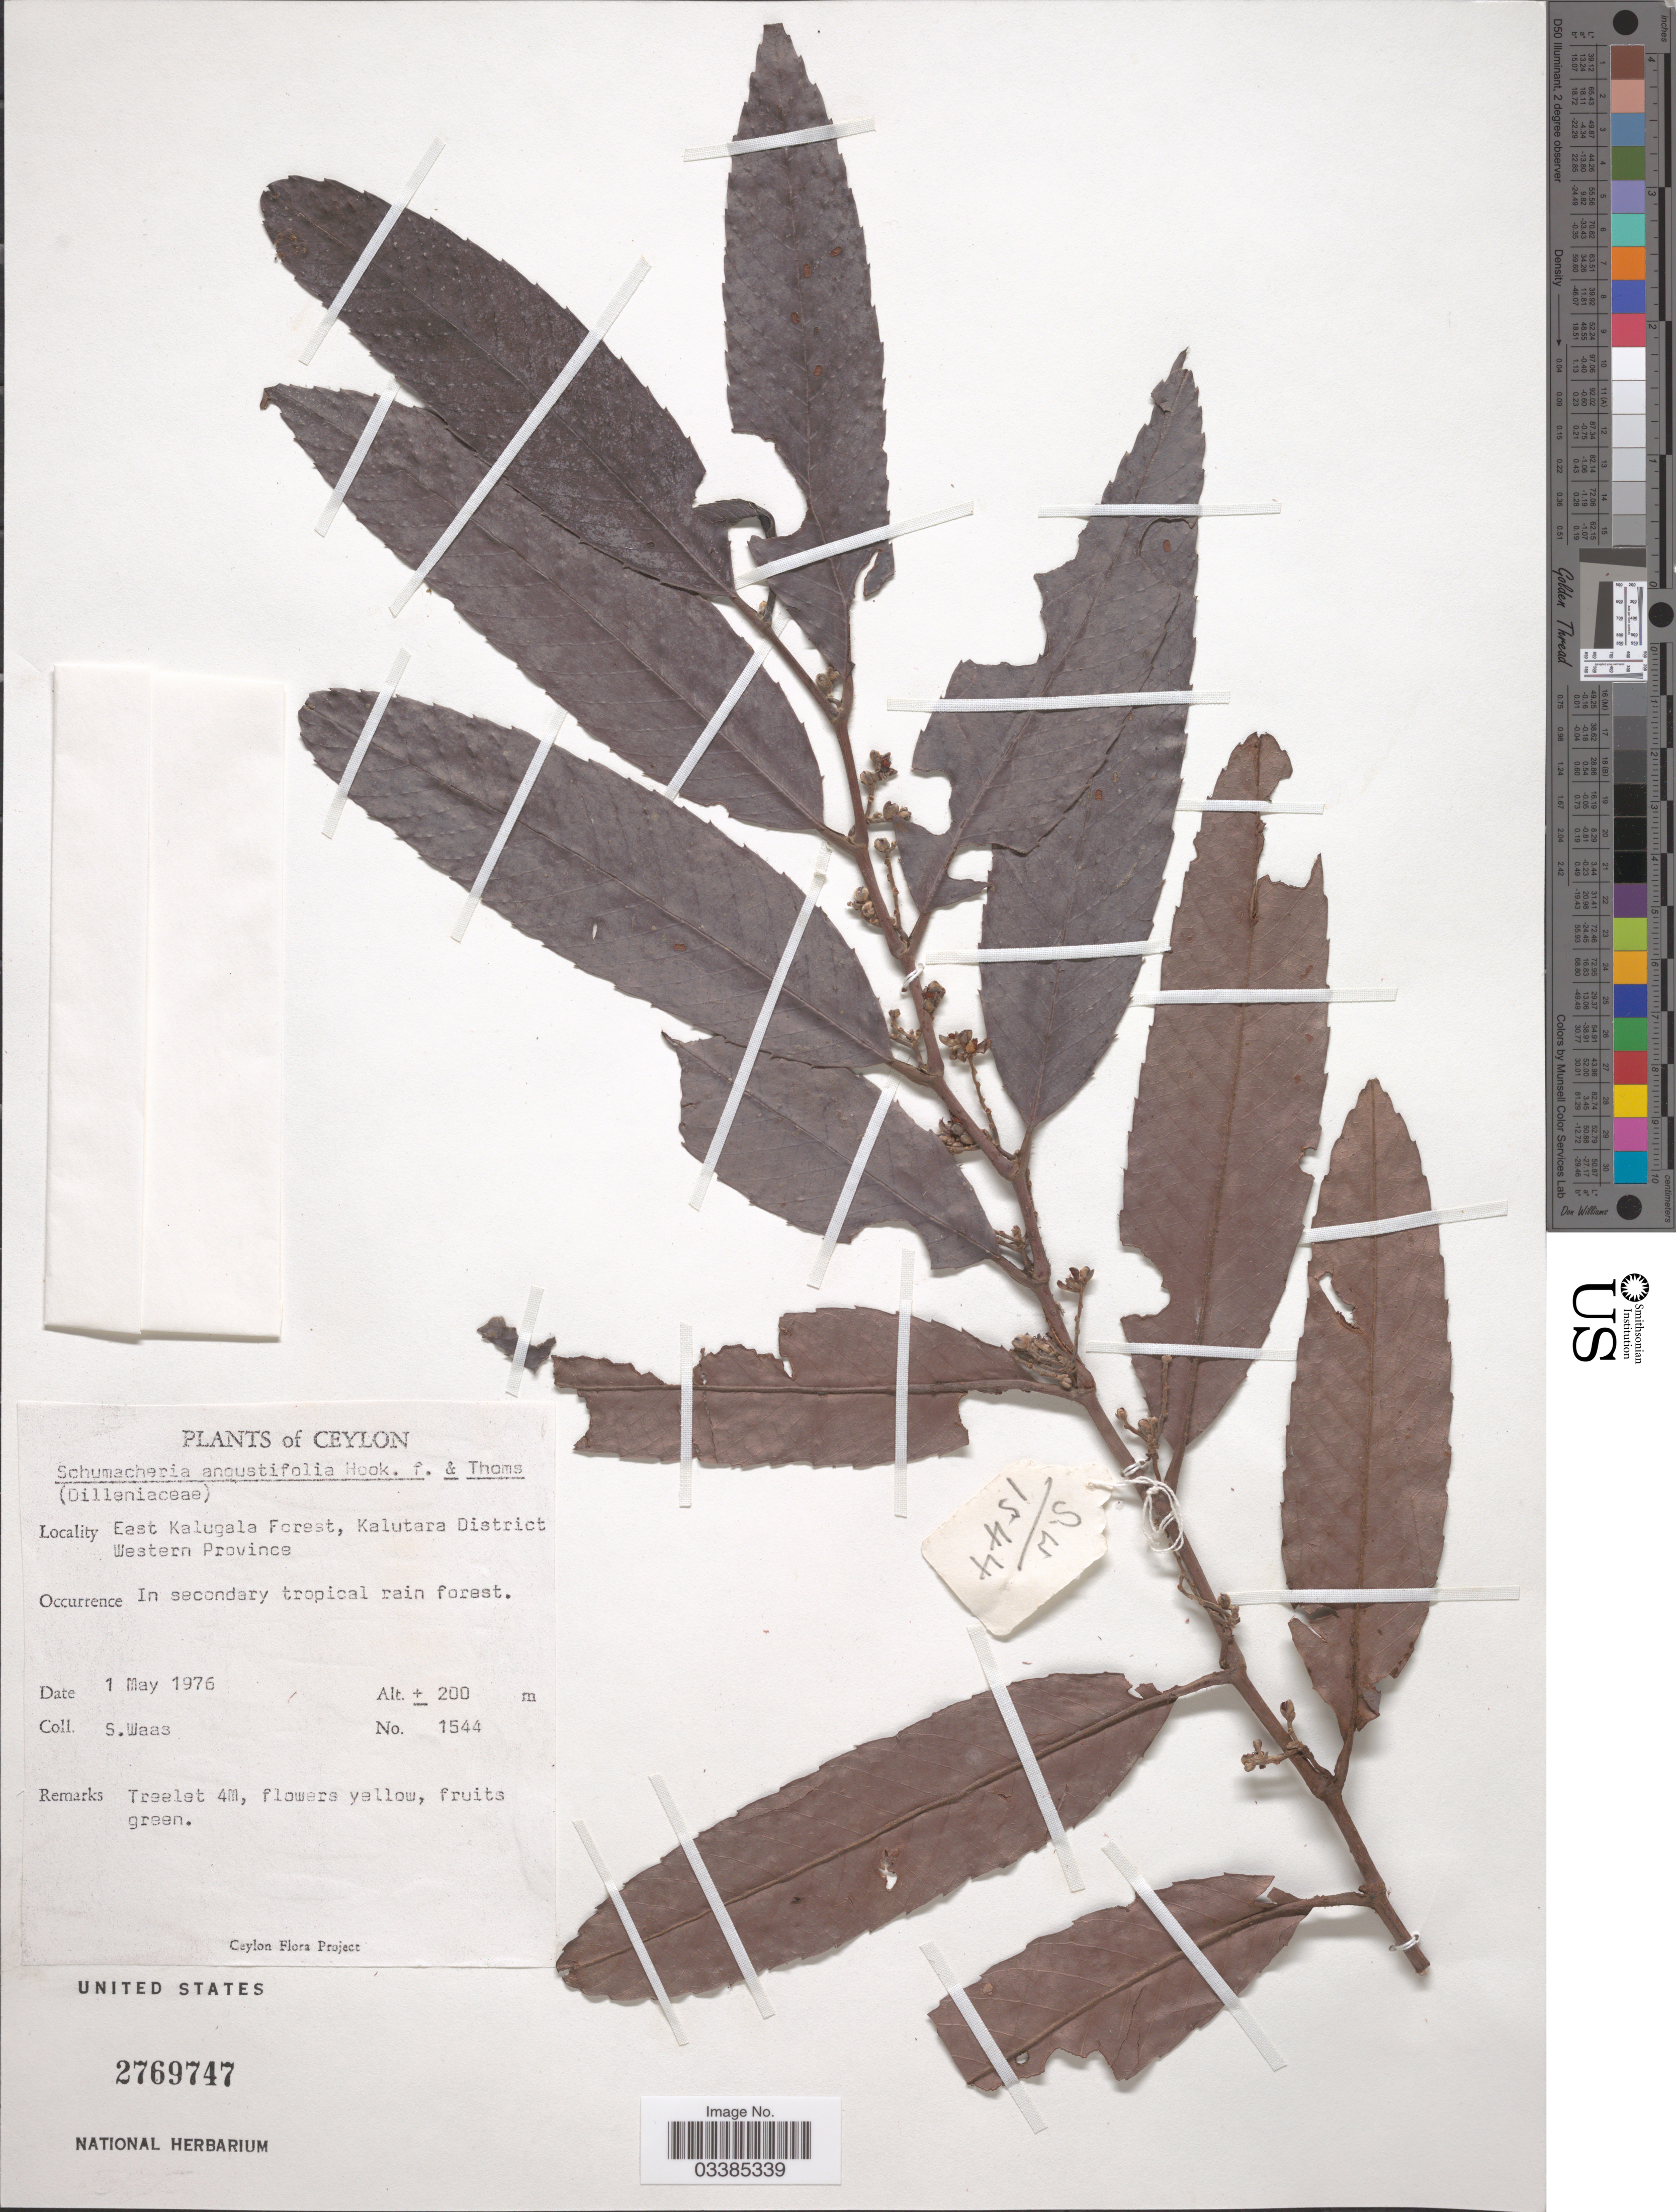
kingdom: Plantae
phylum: Tracheophyta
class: Magnoliopsida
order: Dilleniales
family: Dilleniaceae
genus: Schumacheria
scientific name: Schumacheria angustifolia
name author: Hook. f. & Thomson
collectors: S. Waas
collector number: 1544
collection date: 1976-05-01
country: Sri Lanka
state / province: Western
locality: Ceylon. East Kalugala Forest, Kalutara District.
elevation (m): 200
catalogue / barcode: US 2769747